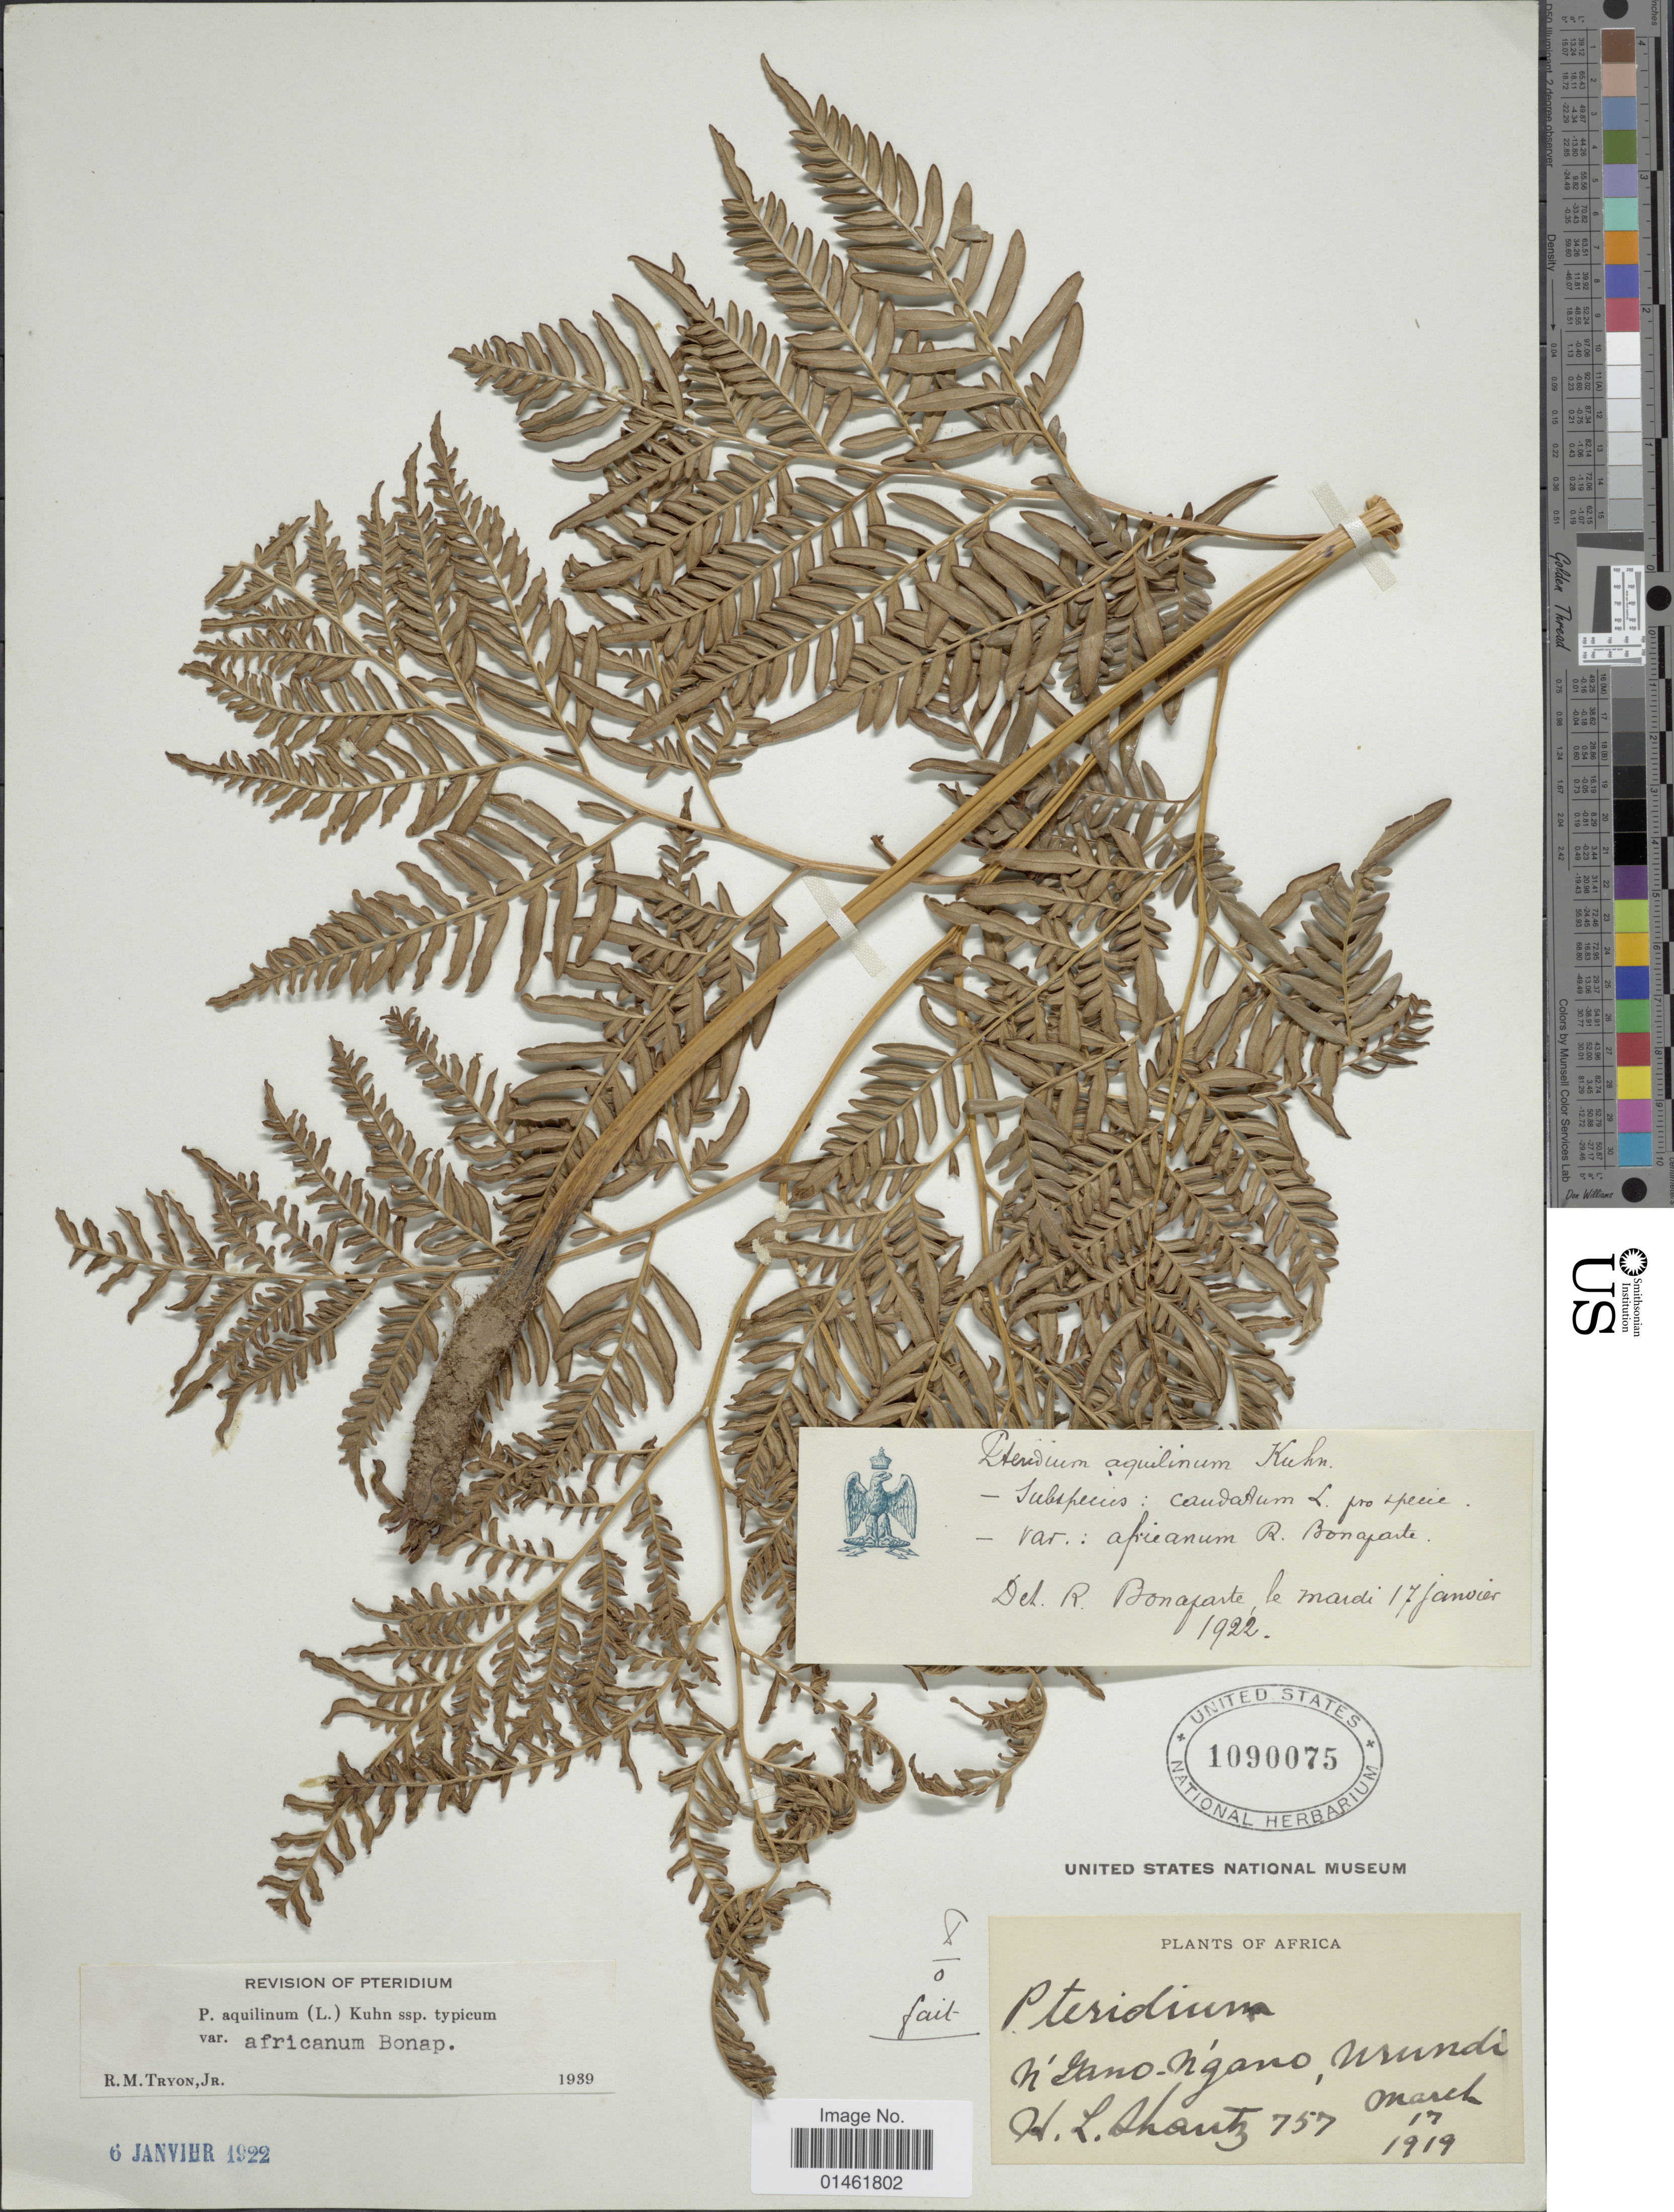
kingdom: Plantae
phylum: Tracheophyta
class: Polypodiopsida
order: Polypodiales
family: Dennstaedtiaceae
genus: Pteridium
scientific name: Pteridium aquilinum var. africanum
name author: (L.) Kuhn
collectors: H. Shautz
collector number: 757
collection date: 1919-03-17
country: Burundi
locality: Africa, N'Gano-n'gano, Urundi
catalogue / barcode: US 1090075